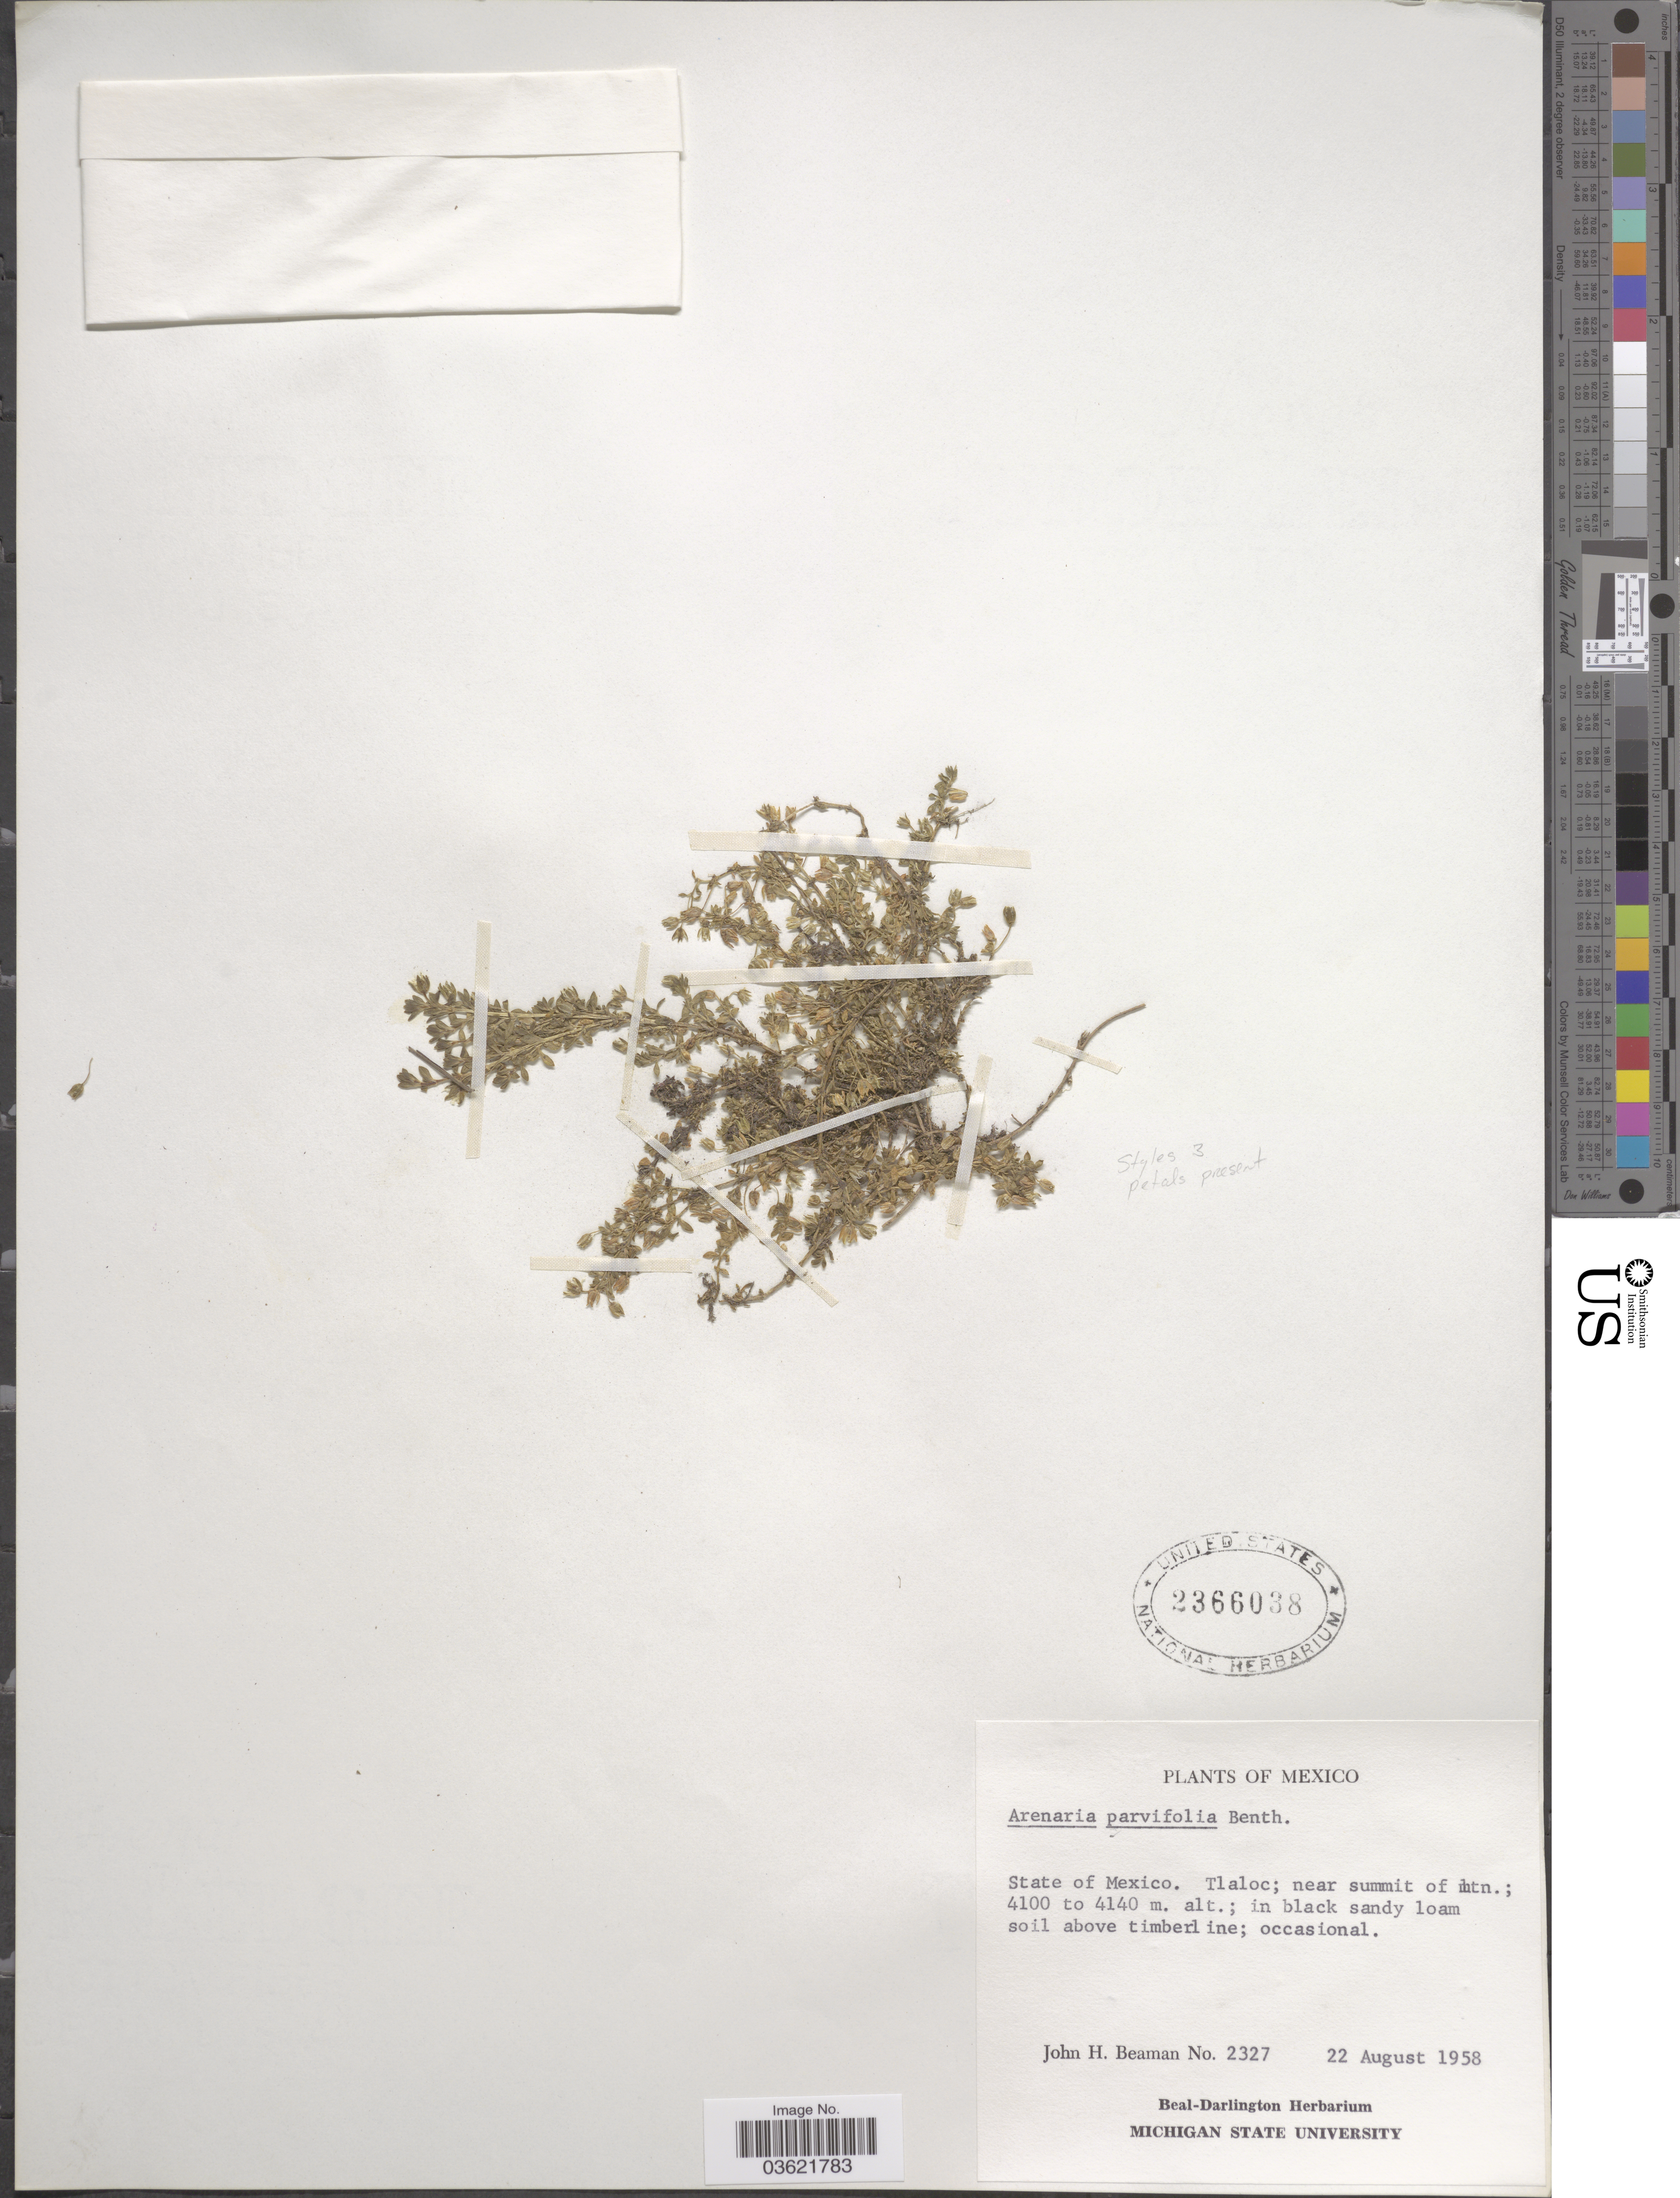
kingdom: Plantae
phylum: Tracheophyta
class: Magnoliopsida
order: Caryophyllales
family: Caryophyllaceae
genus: Arenaria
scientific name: Arenaria parvifolia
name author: Benth.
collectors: J. H. Beaman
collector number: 2327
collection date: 1958-08-22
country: Mexico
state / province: México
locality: Tlaloc; near summit of mtn.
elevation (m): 4100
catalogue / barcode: US 2366038